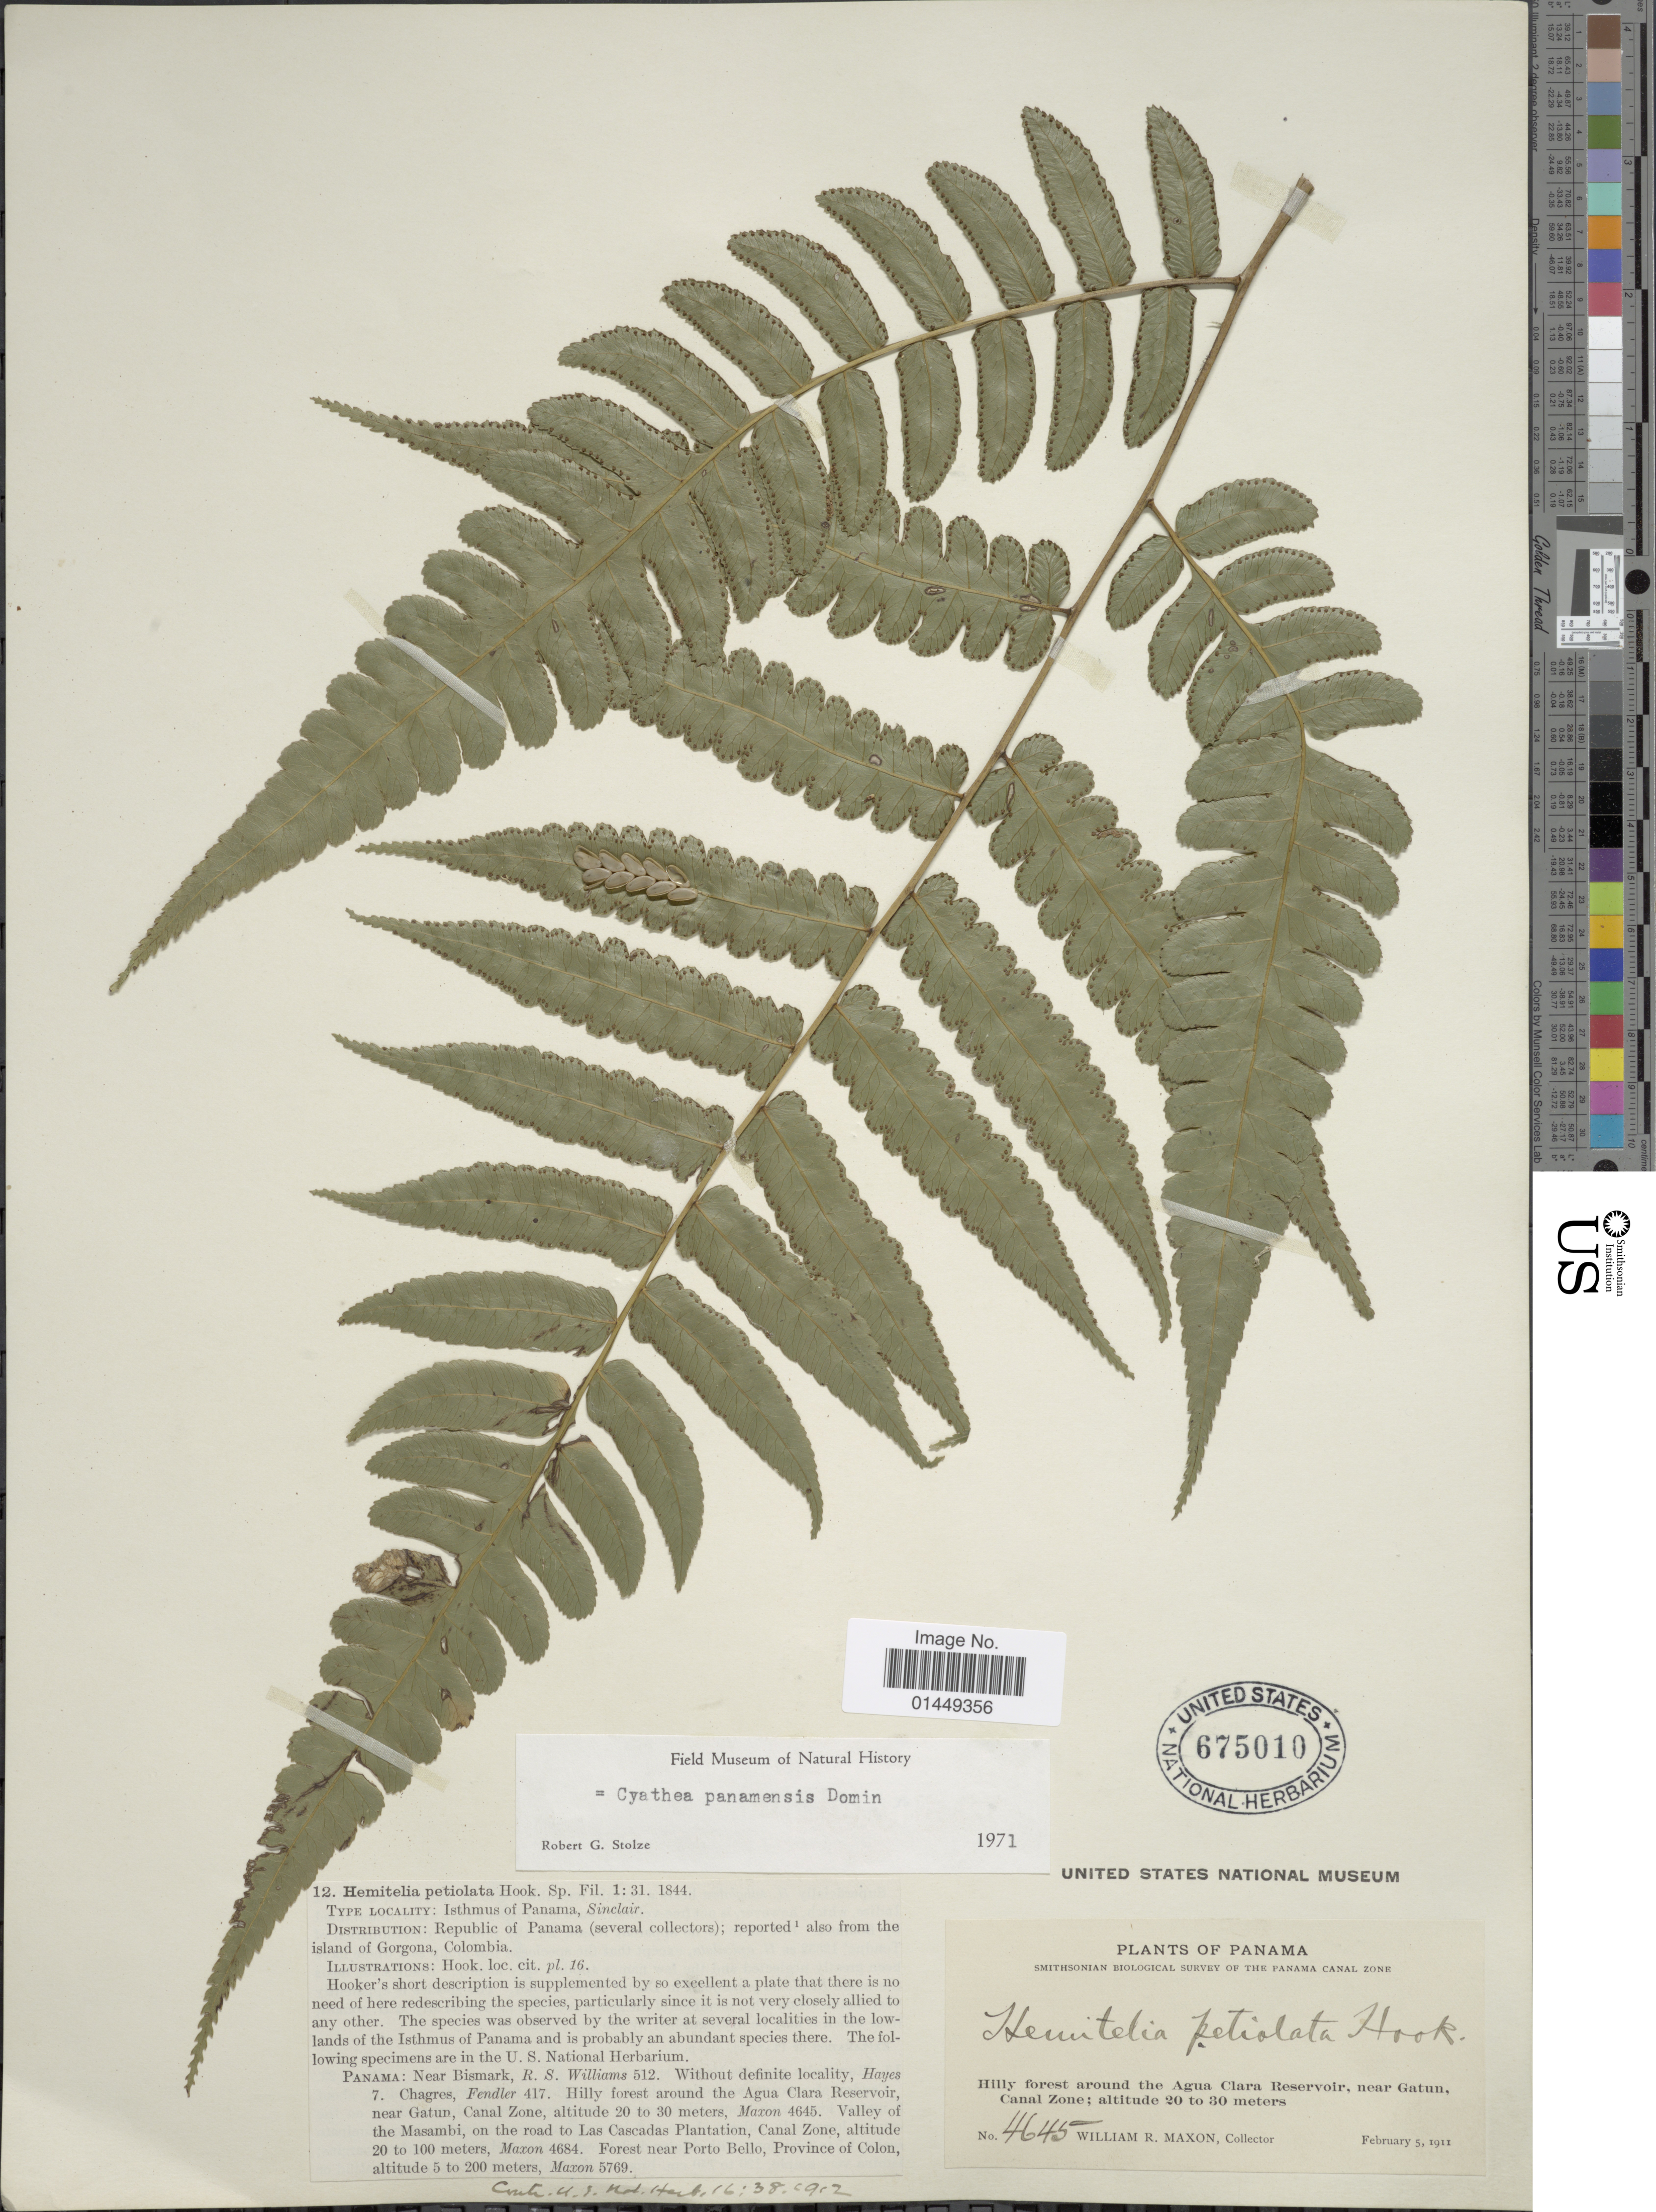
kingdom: Plantae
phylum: Tracheophyta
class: Polypodiopsida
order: Cyatheales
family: Cyatheaceae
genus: Cyathea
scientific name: Cyathea petiolata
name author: (Hook.) R.M. Tryon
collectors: W. R. Maxon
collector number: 4645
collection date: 1911-02-05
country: Panama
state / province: Colón / Panamá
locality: Hilly forest around the Agua Clara Reservoir, near Gatun, Canal Zone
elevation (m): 20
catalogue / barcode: US 675010